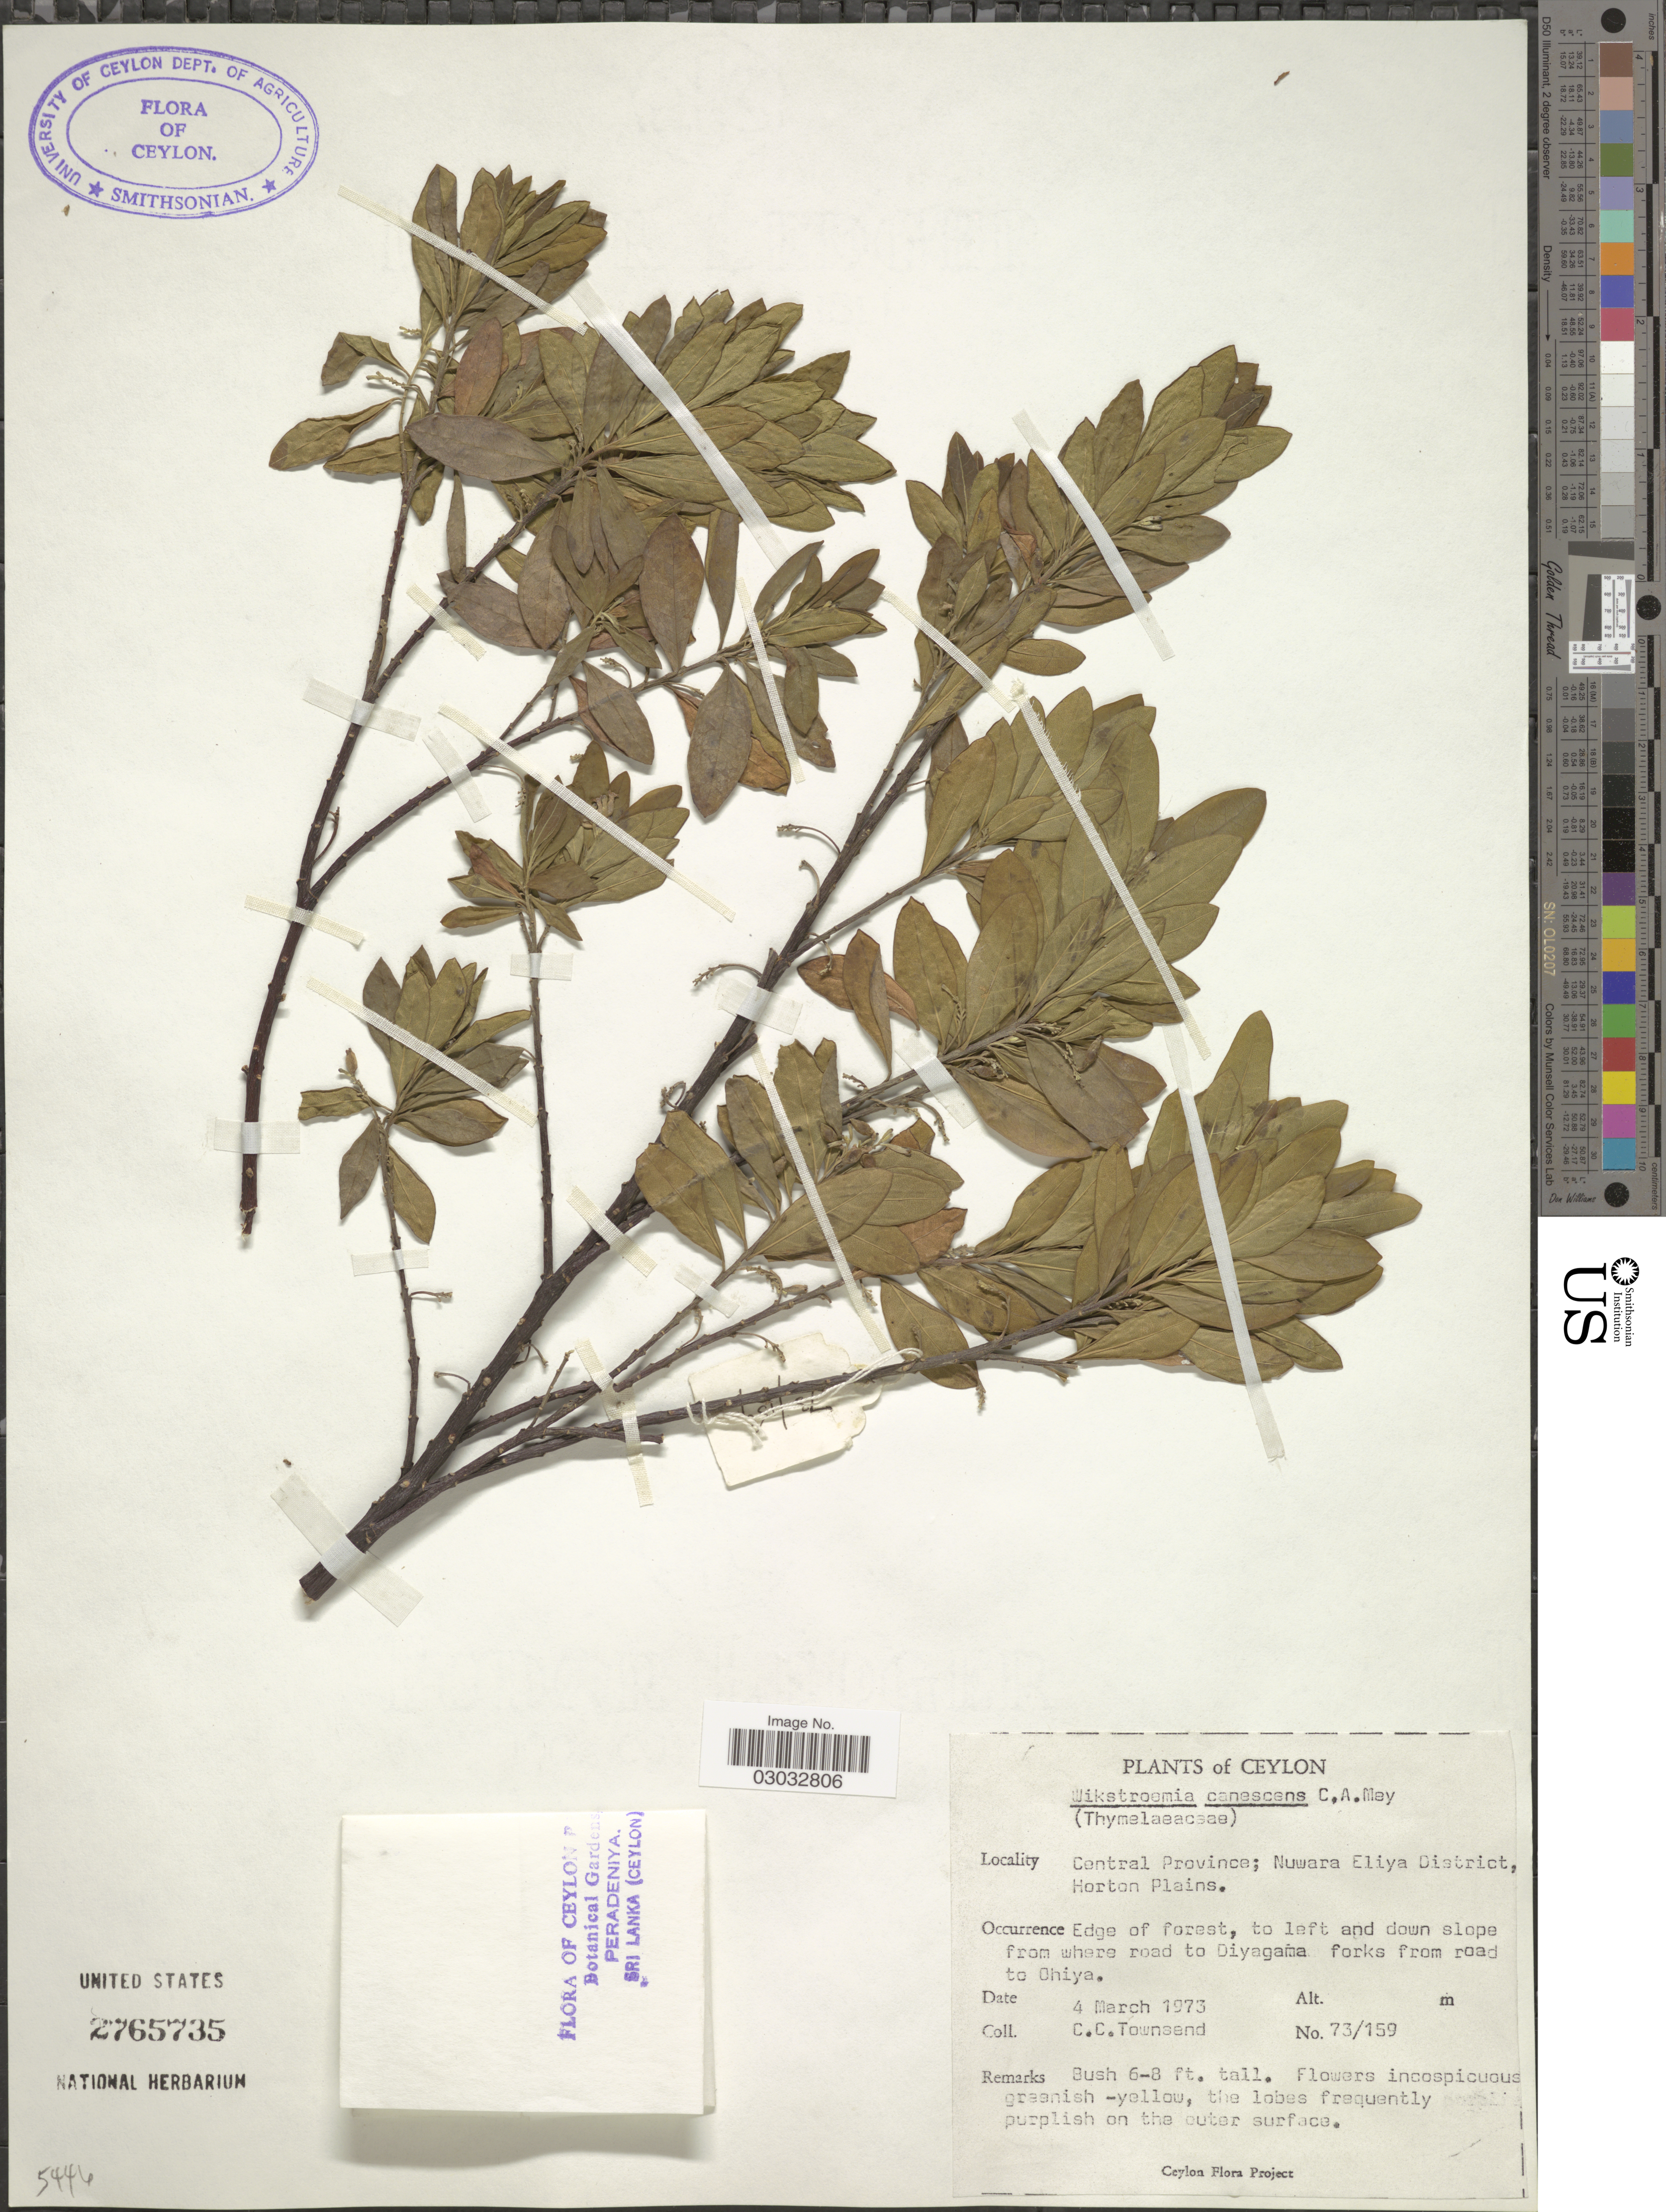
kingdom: Plantae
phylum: Tracheophyta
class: Magnoliopsida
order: Malvales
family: Thymelaeaceae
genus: Wikstroemia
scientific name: Wikstroemia canescens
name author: Meisn.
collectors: C. C. Townsend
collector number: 73-159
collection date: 1973-03-04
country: Sri Lanka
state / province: Central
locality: Ceylon, Central Province; Nuwara Eliya District, Horton Plains, Edge of forest, to left and down slope from where road to Diyagama forks from road to Ohiya.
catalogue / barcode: US 2765735